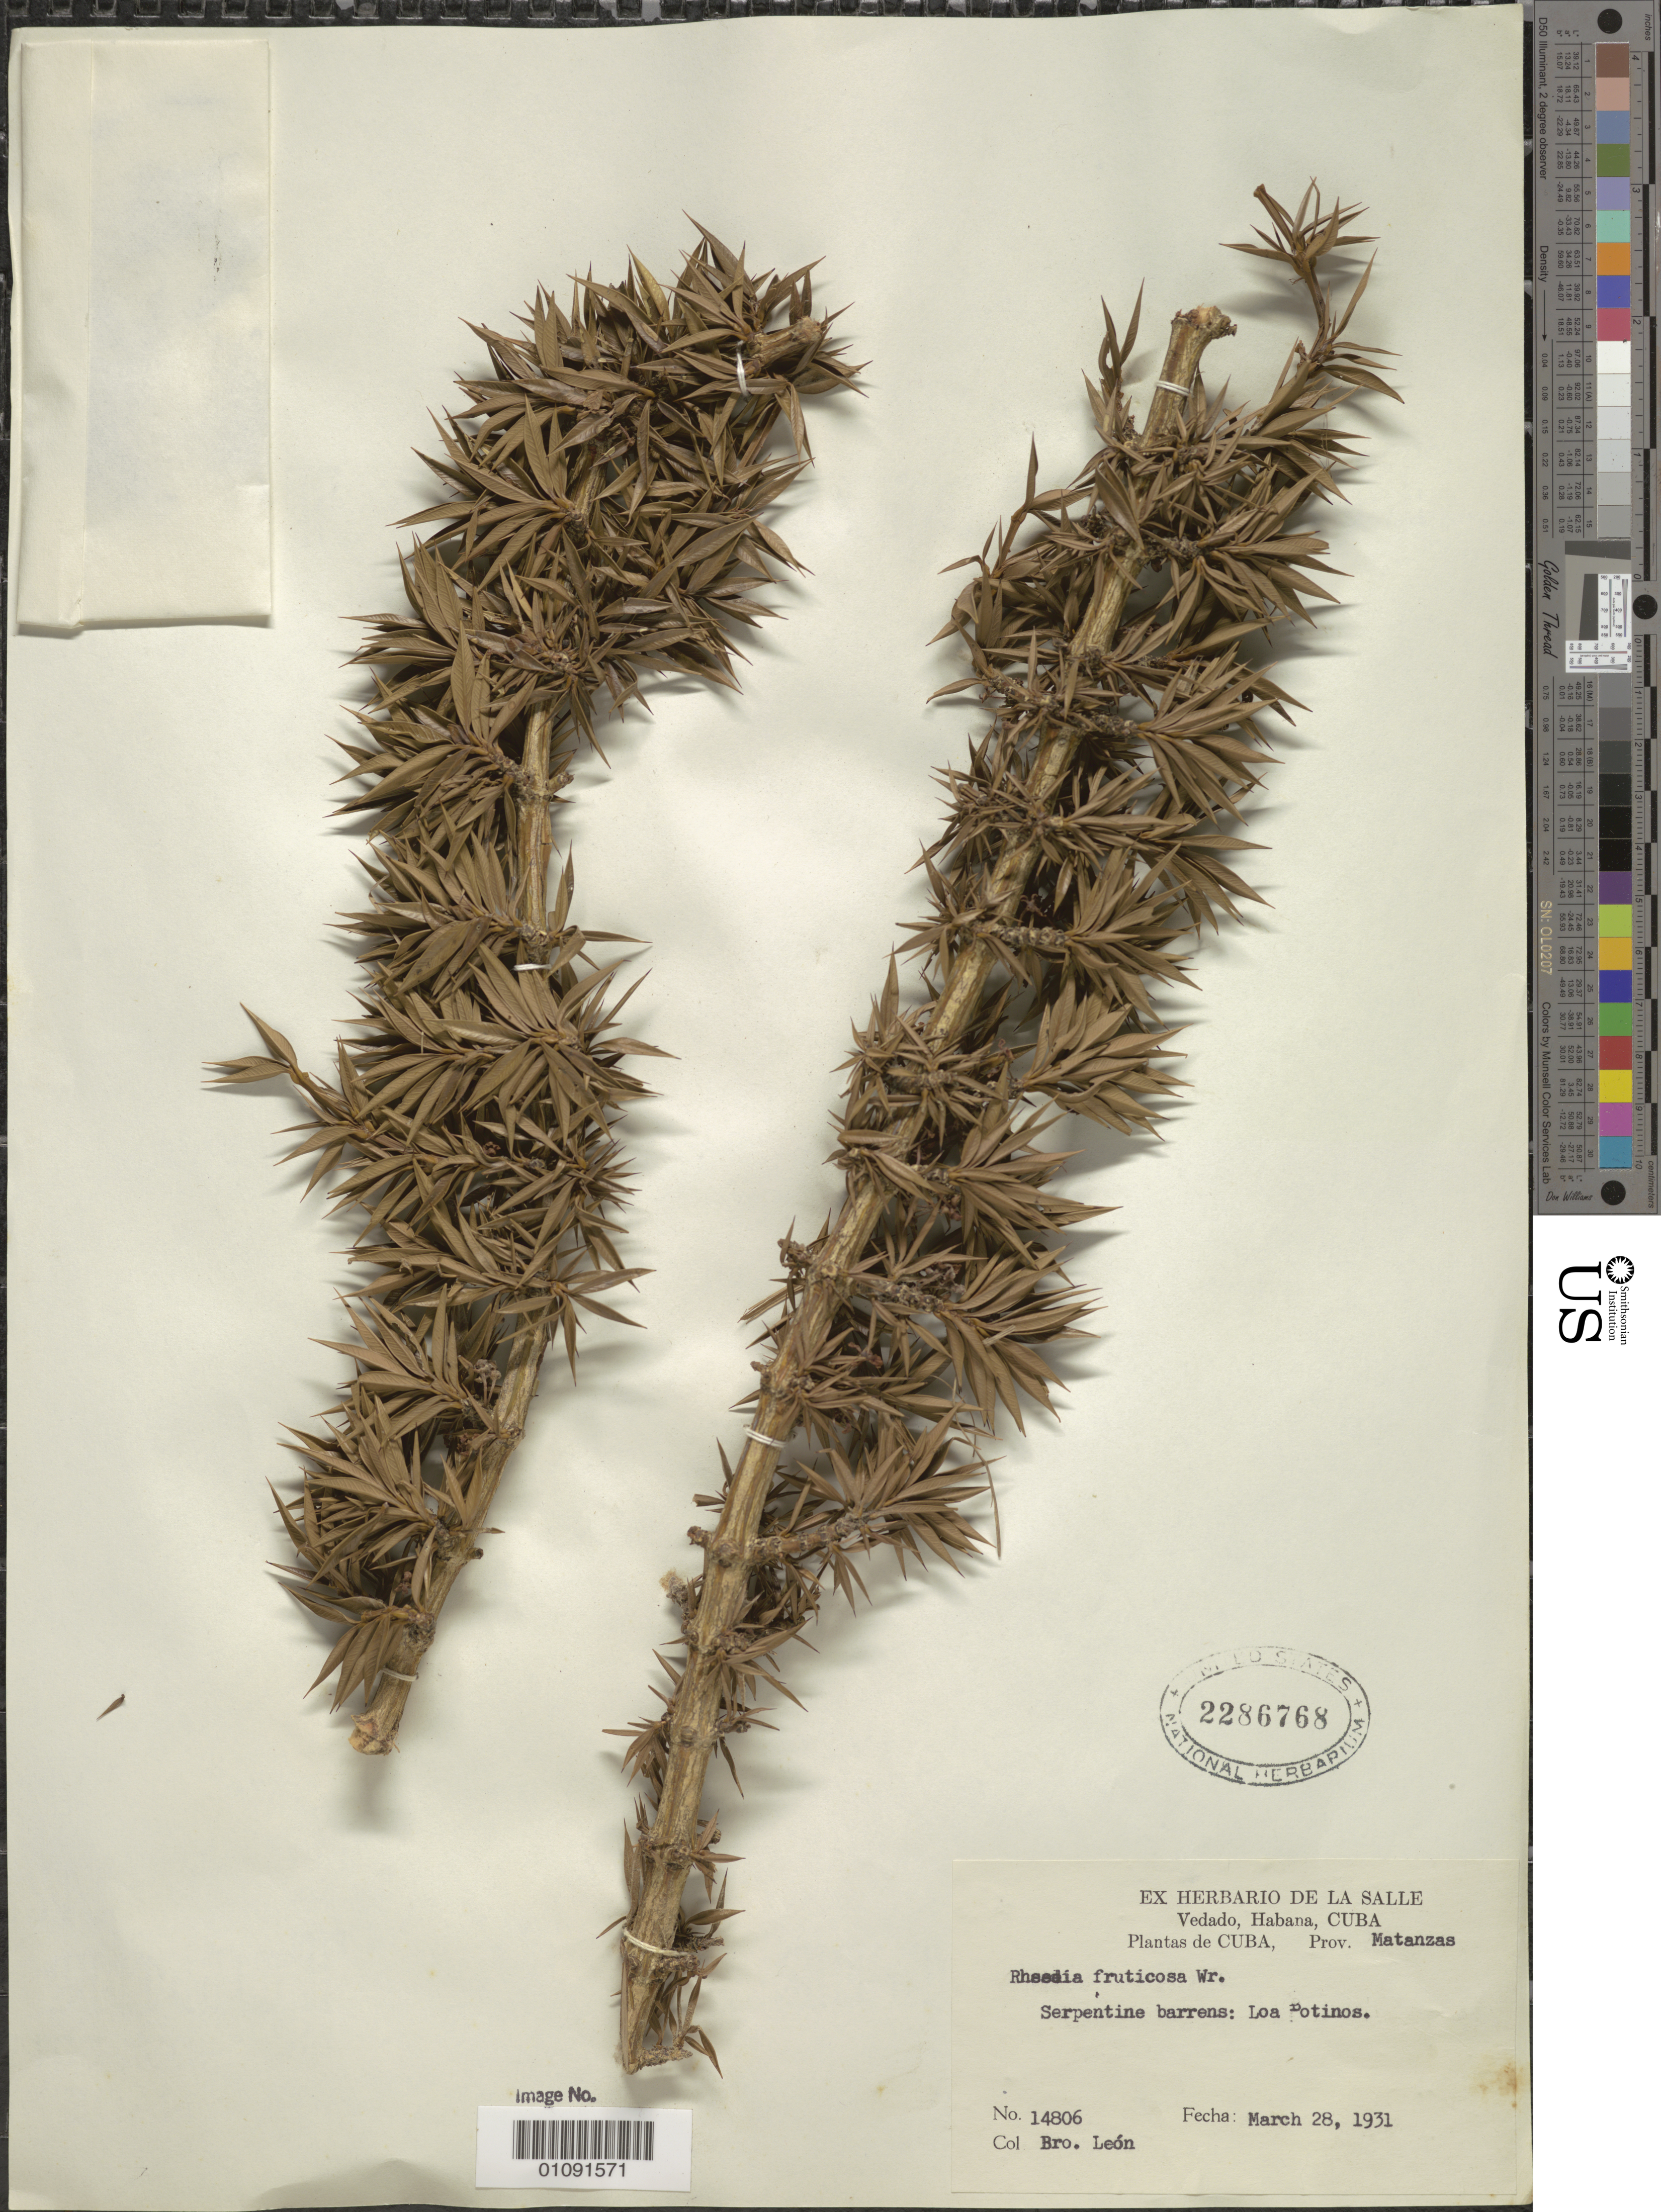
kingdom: Plantae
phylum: Tracheophyta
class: Magnoliopsida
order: Malpighiales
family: Clusiaceae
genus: Garcinia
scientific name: Garcinia serpentini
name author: Borhidi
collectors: Bro. León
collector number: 14806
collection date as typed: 28 Mar 1931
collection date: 1931-03-28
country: Cuba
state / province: Matanzas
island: Cuba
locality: Matanzas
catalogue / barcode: US 2286768